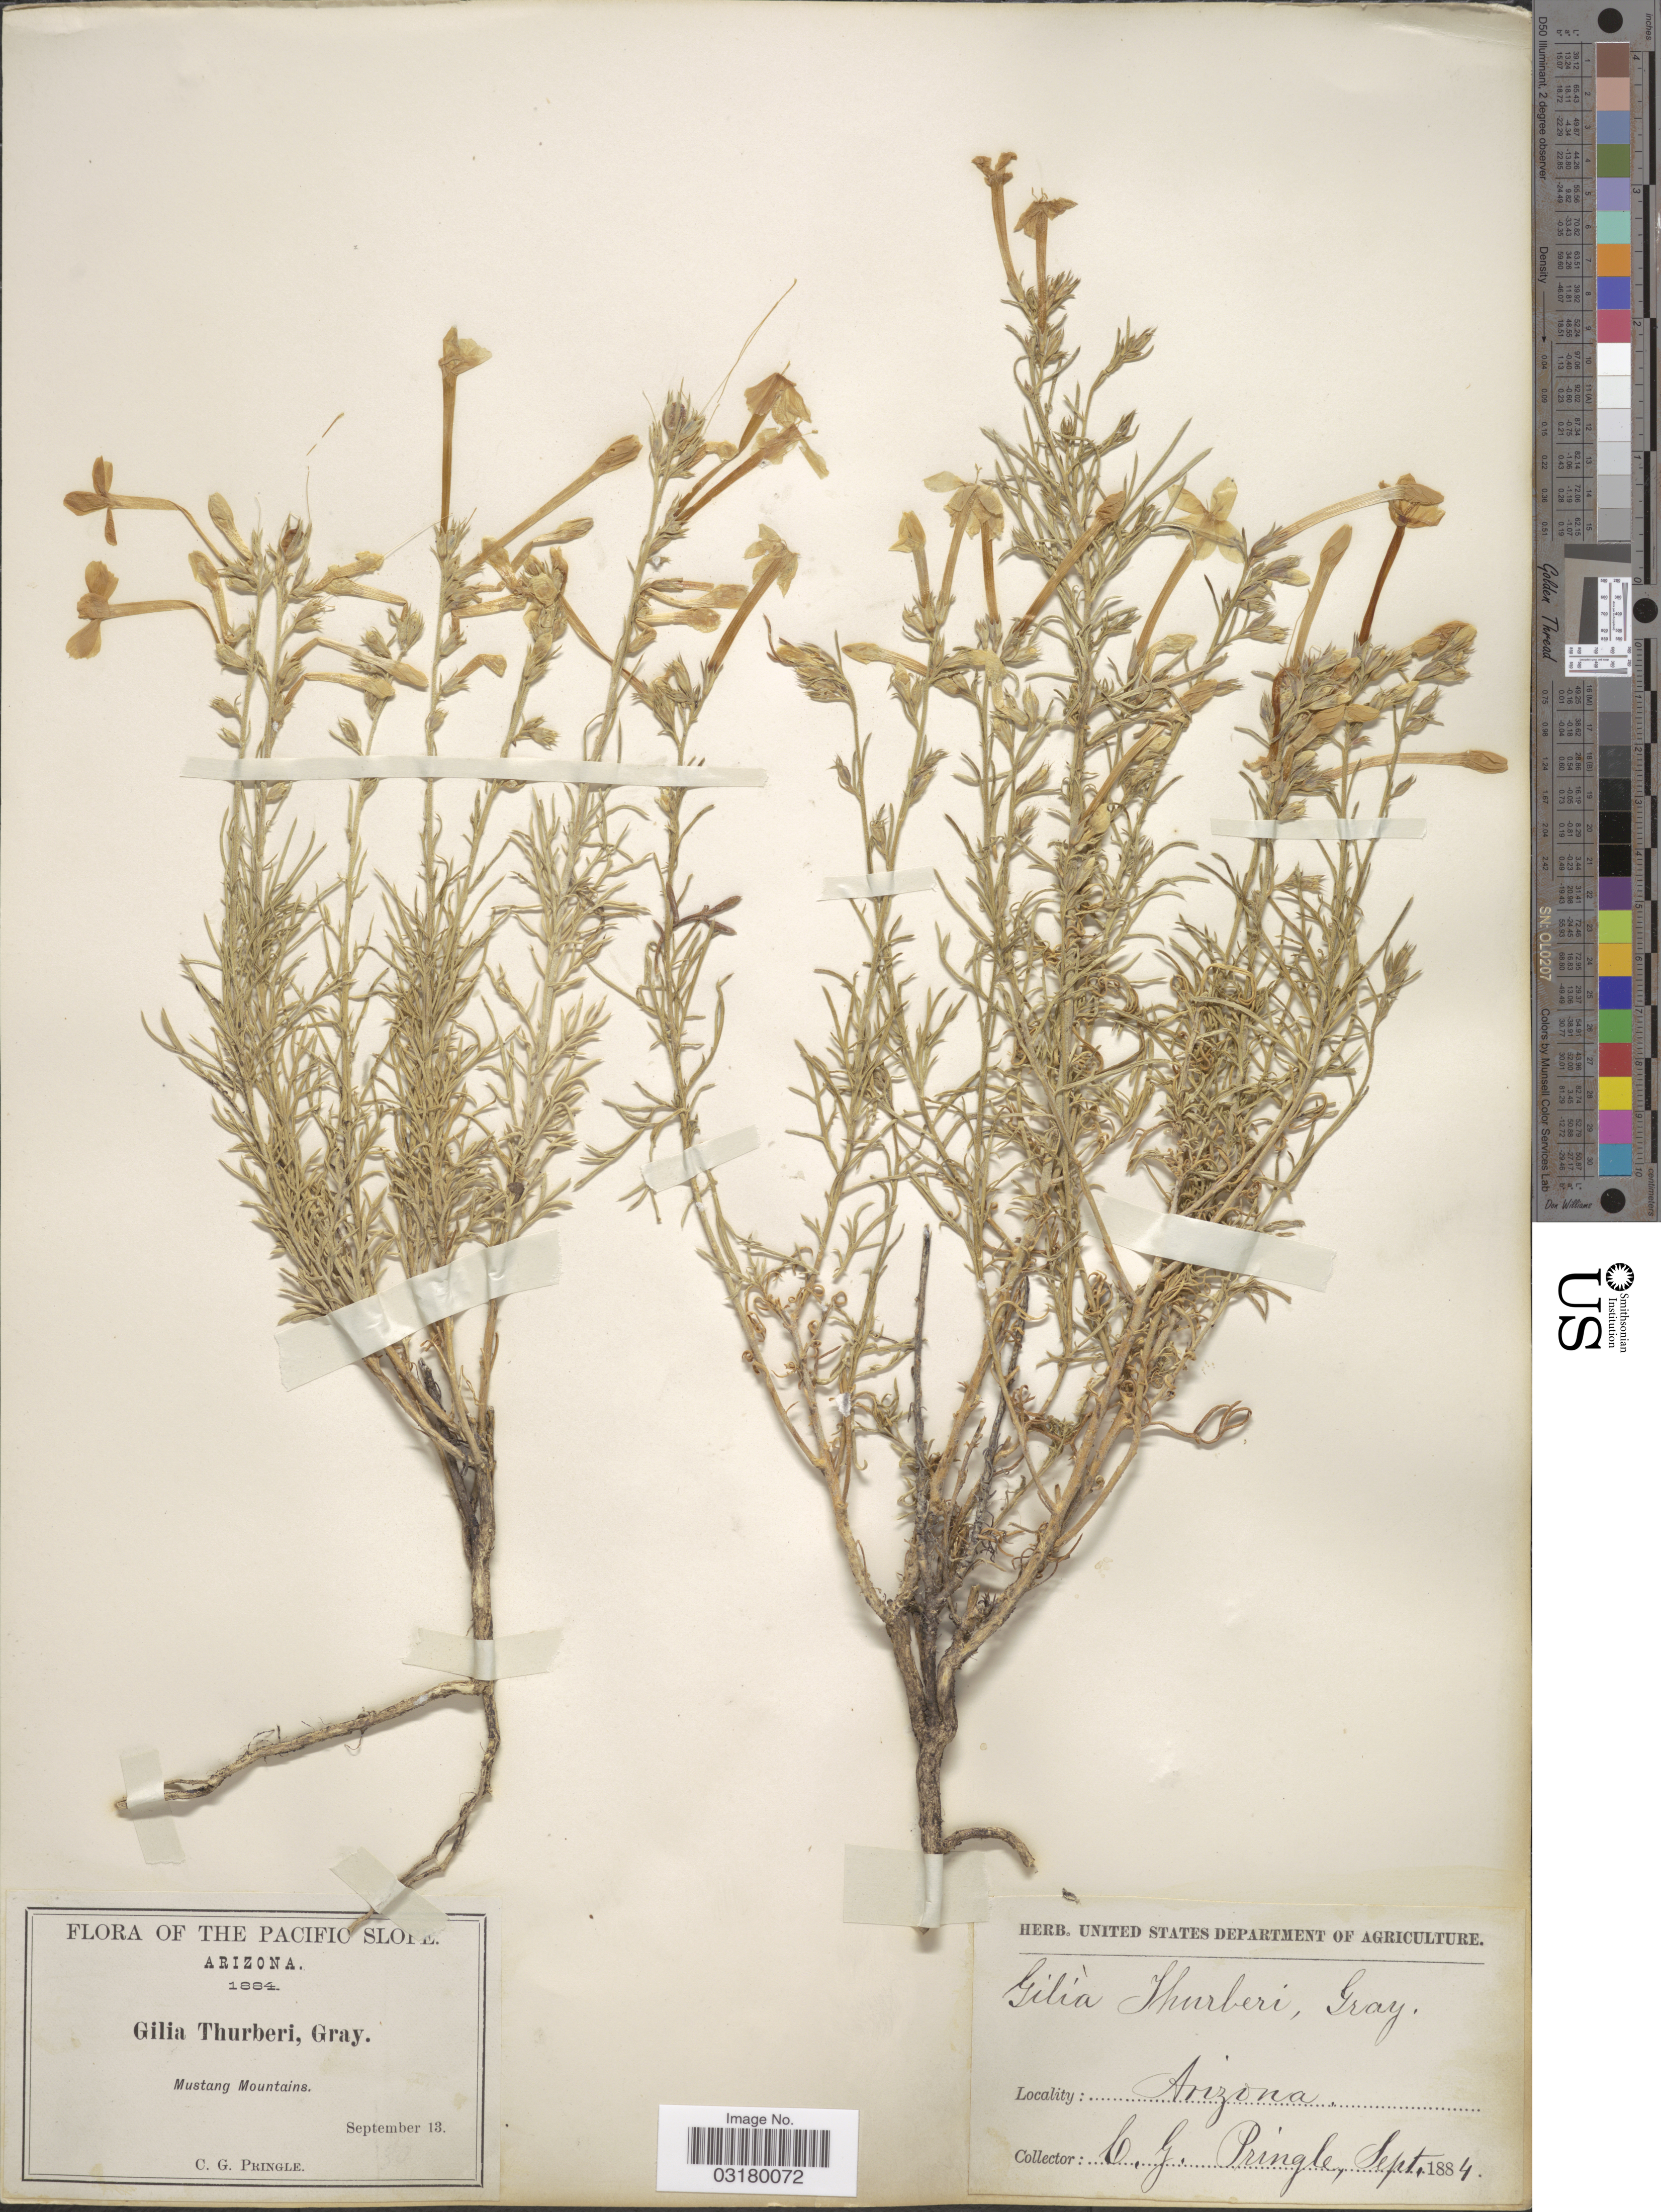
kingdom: Plantae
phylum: Tracheophyta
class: Magnoliopsida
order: Ericales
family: Polemoniaceae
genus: Ipomopsis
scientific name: Ipomopsis thurberi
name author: (A. Gray) V.E. Grant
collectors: C. G. Pringle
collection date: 1884-09-13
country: United States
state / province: Arizona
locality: Pacific Slope. Mustang Mountains.